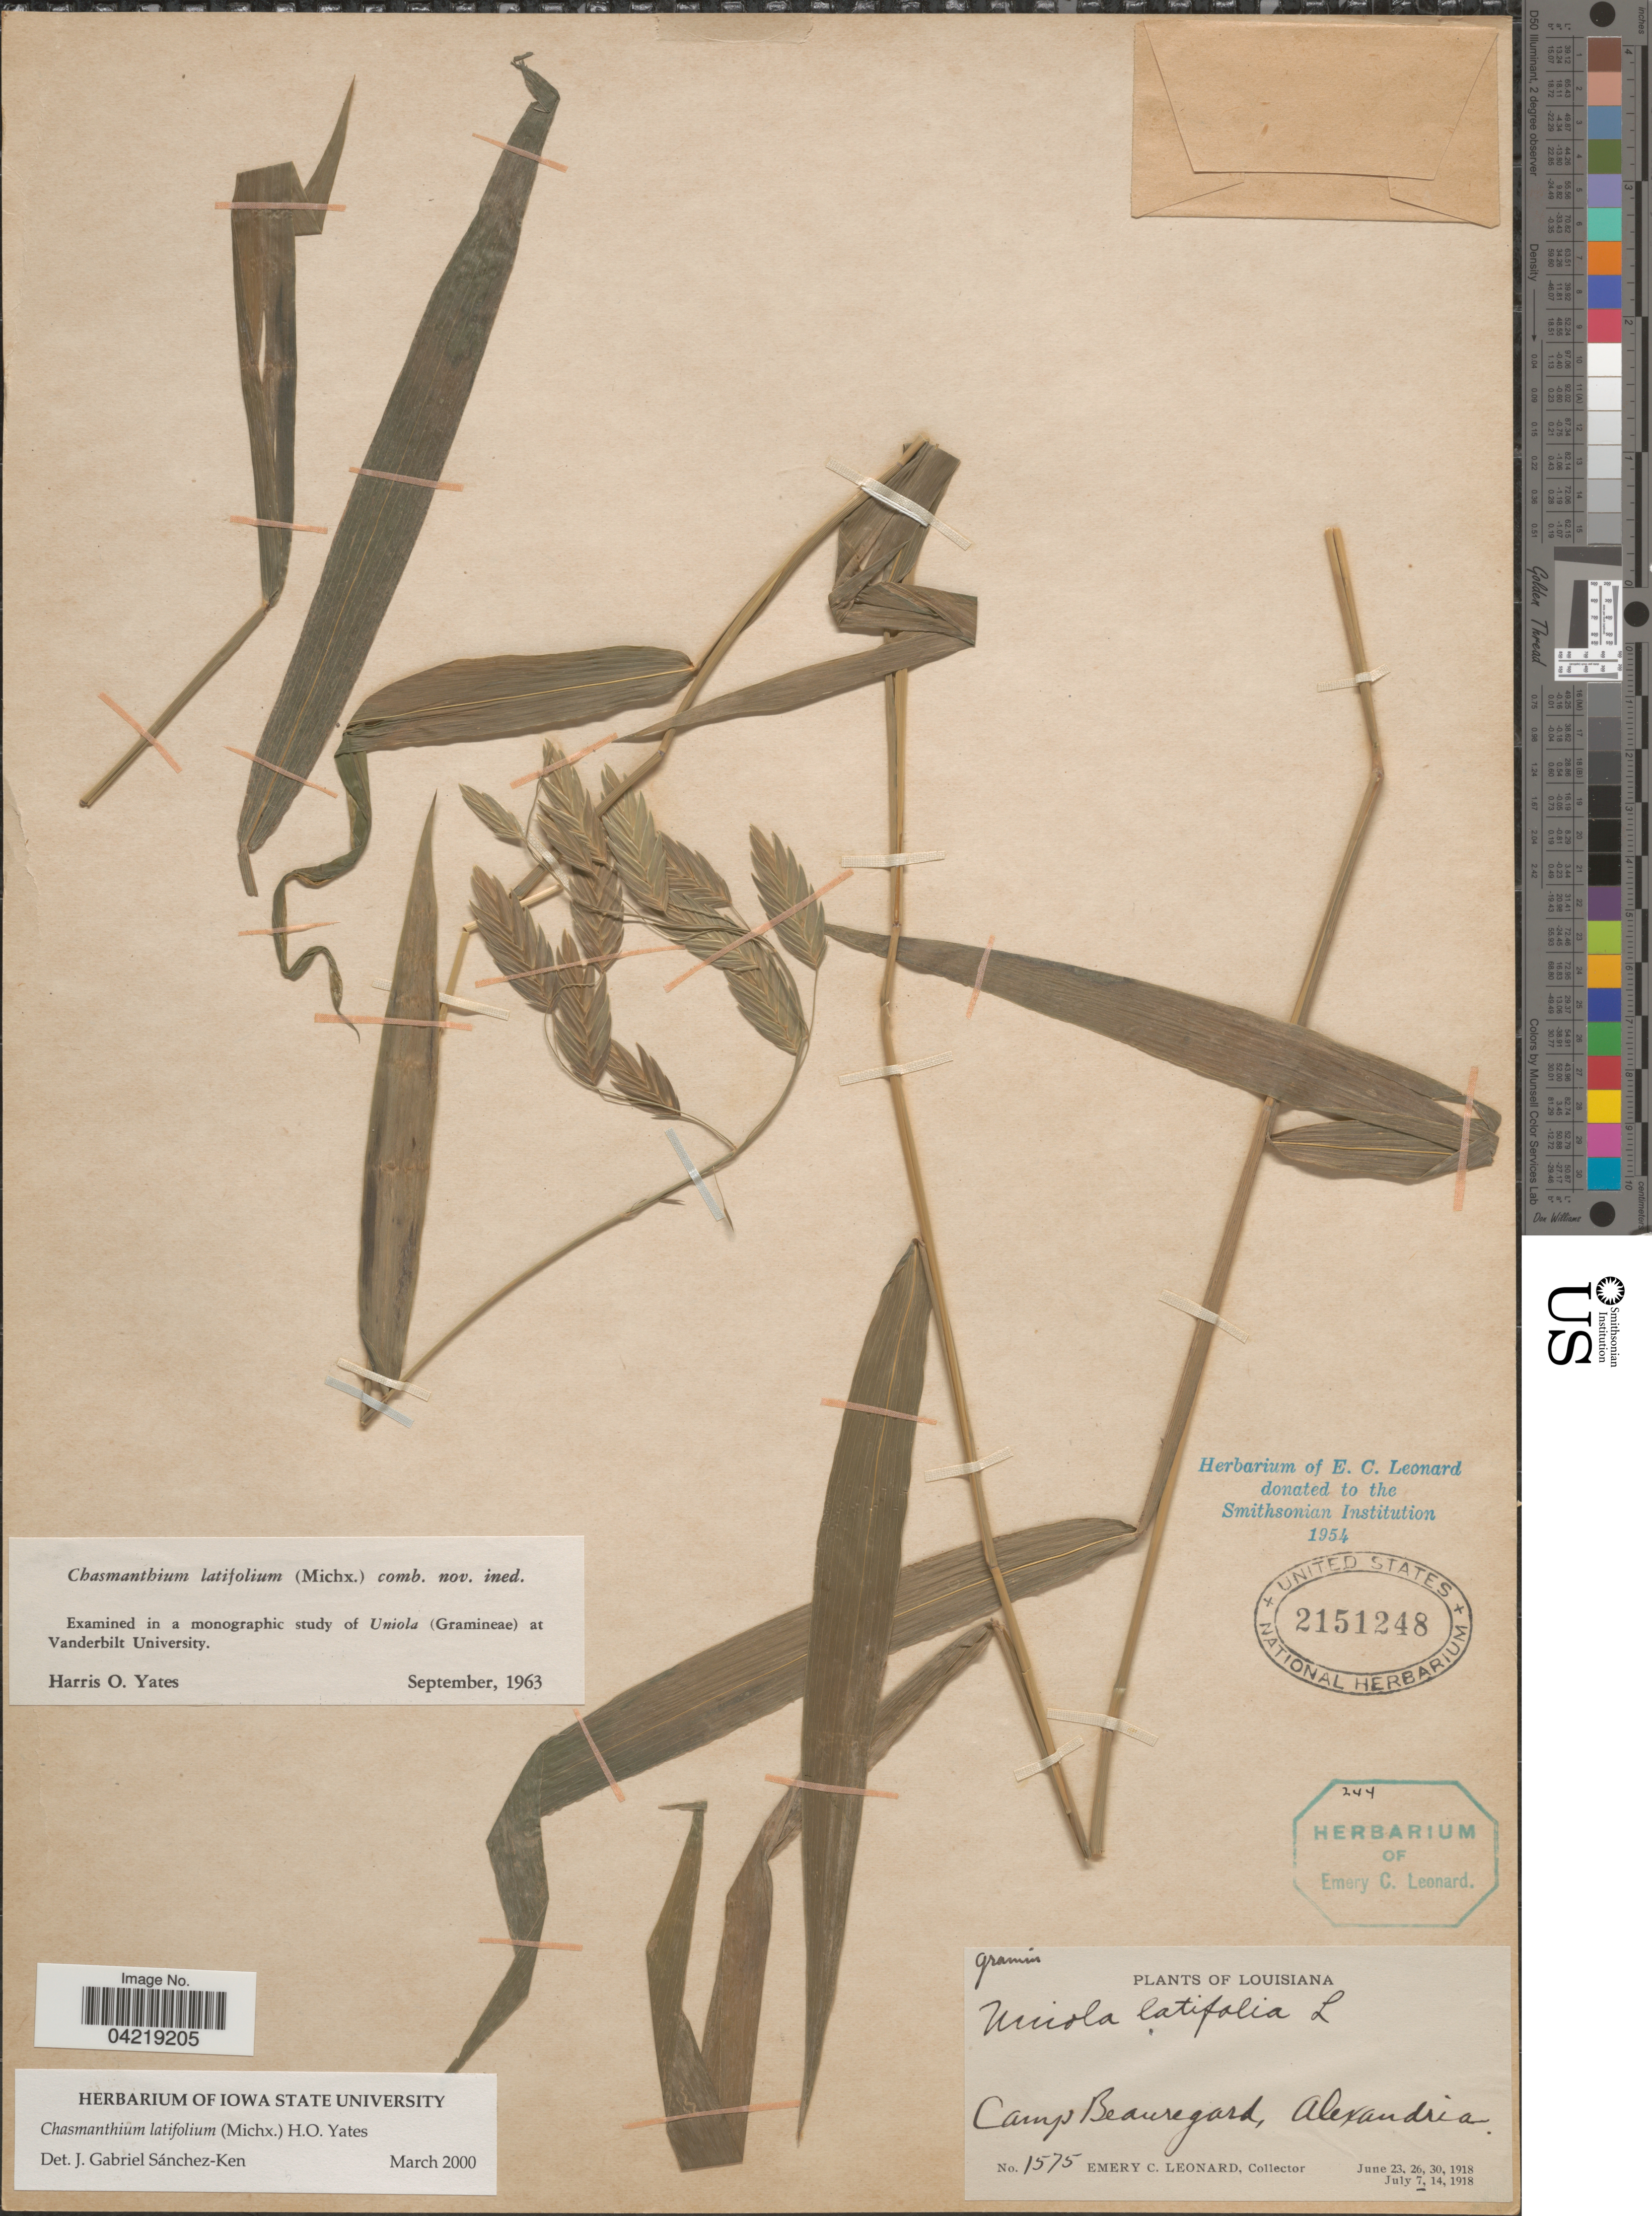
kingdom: Plantae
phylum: Tracheophyta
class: Liliopsida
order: Poales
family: Poaceae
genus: Chasmanthium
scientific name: Chasmanthium latifolium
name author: (Michx.) H.O. Yates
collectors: E. C. Leonard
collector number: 1575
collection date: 1918-07-07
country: United States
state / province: Louisiana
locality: Camp Beauregard, Alexandria.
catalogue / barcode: US 2151248